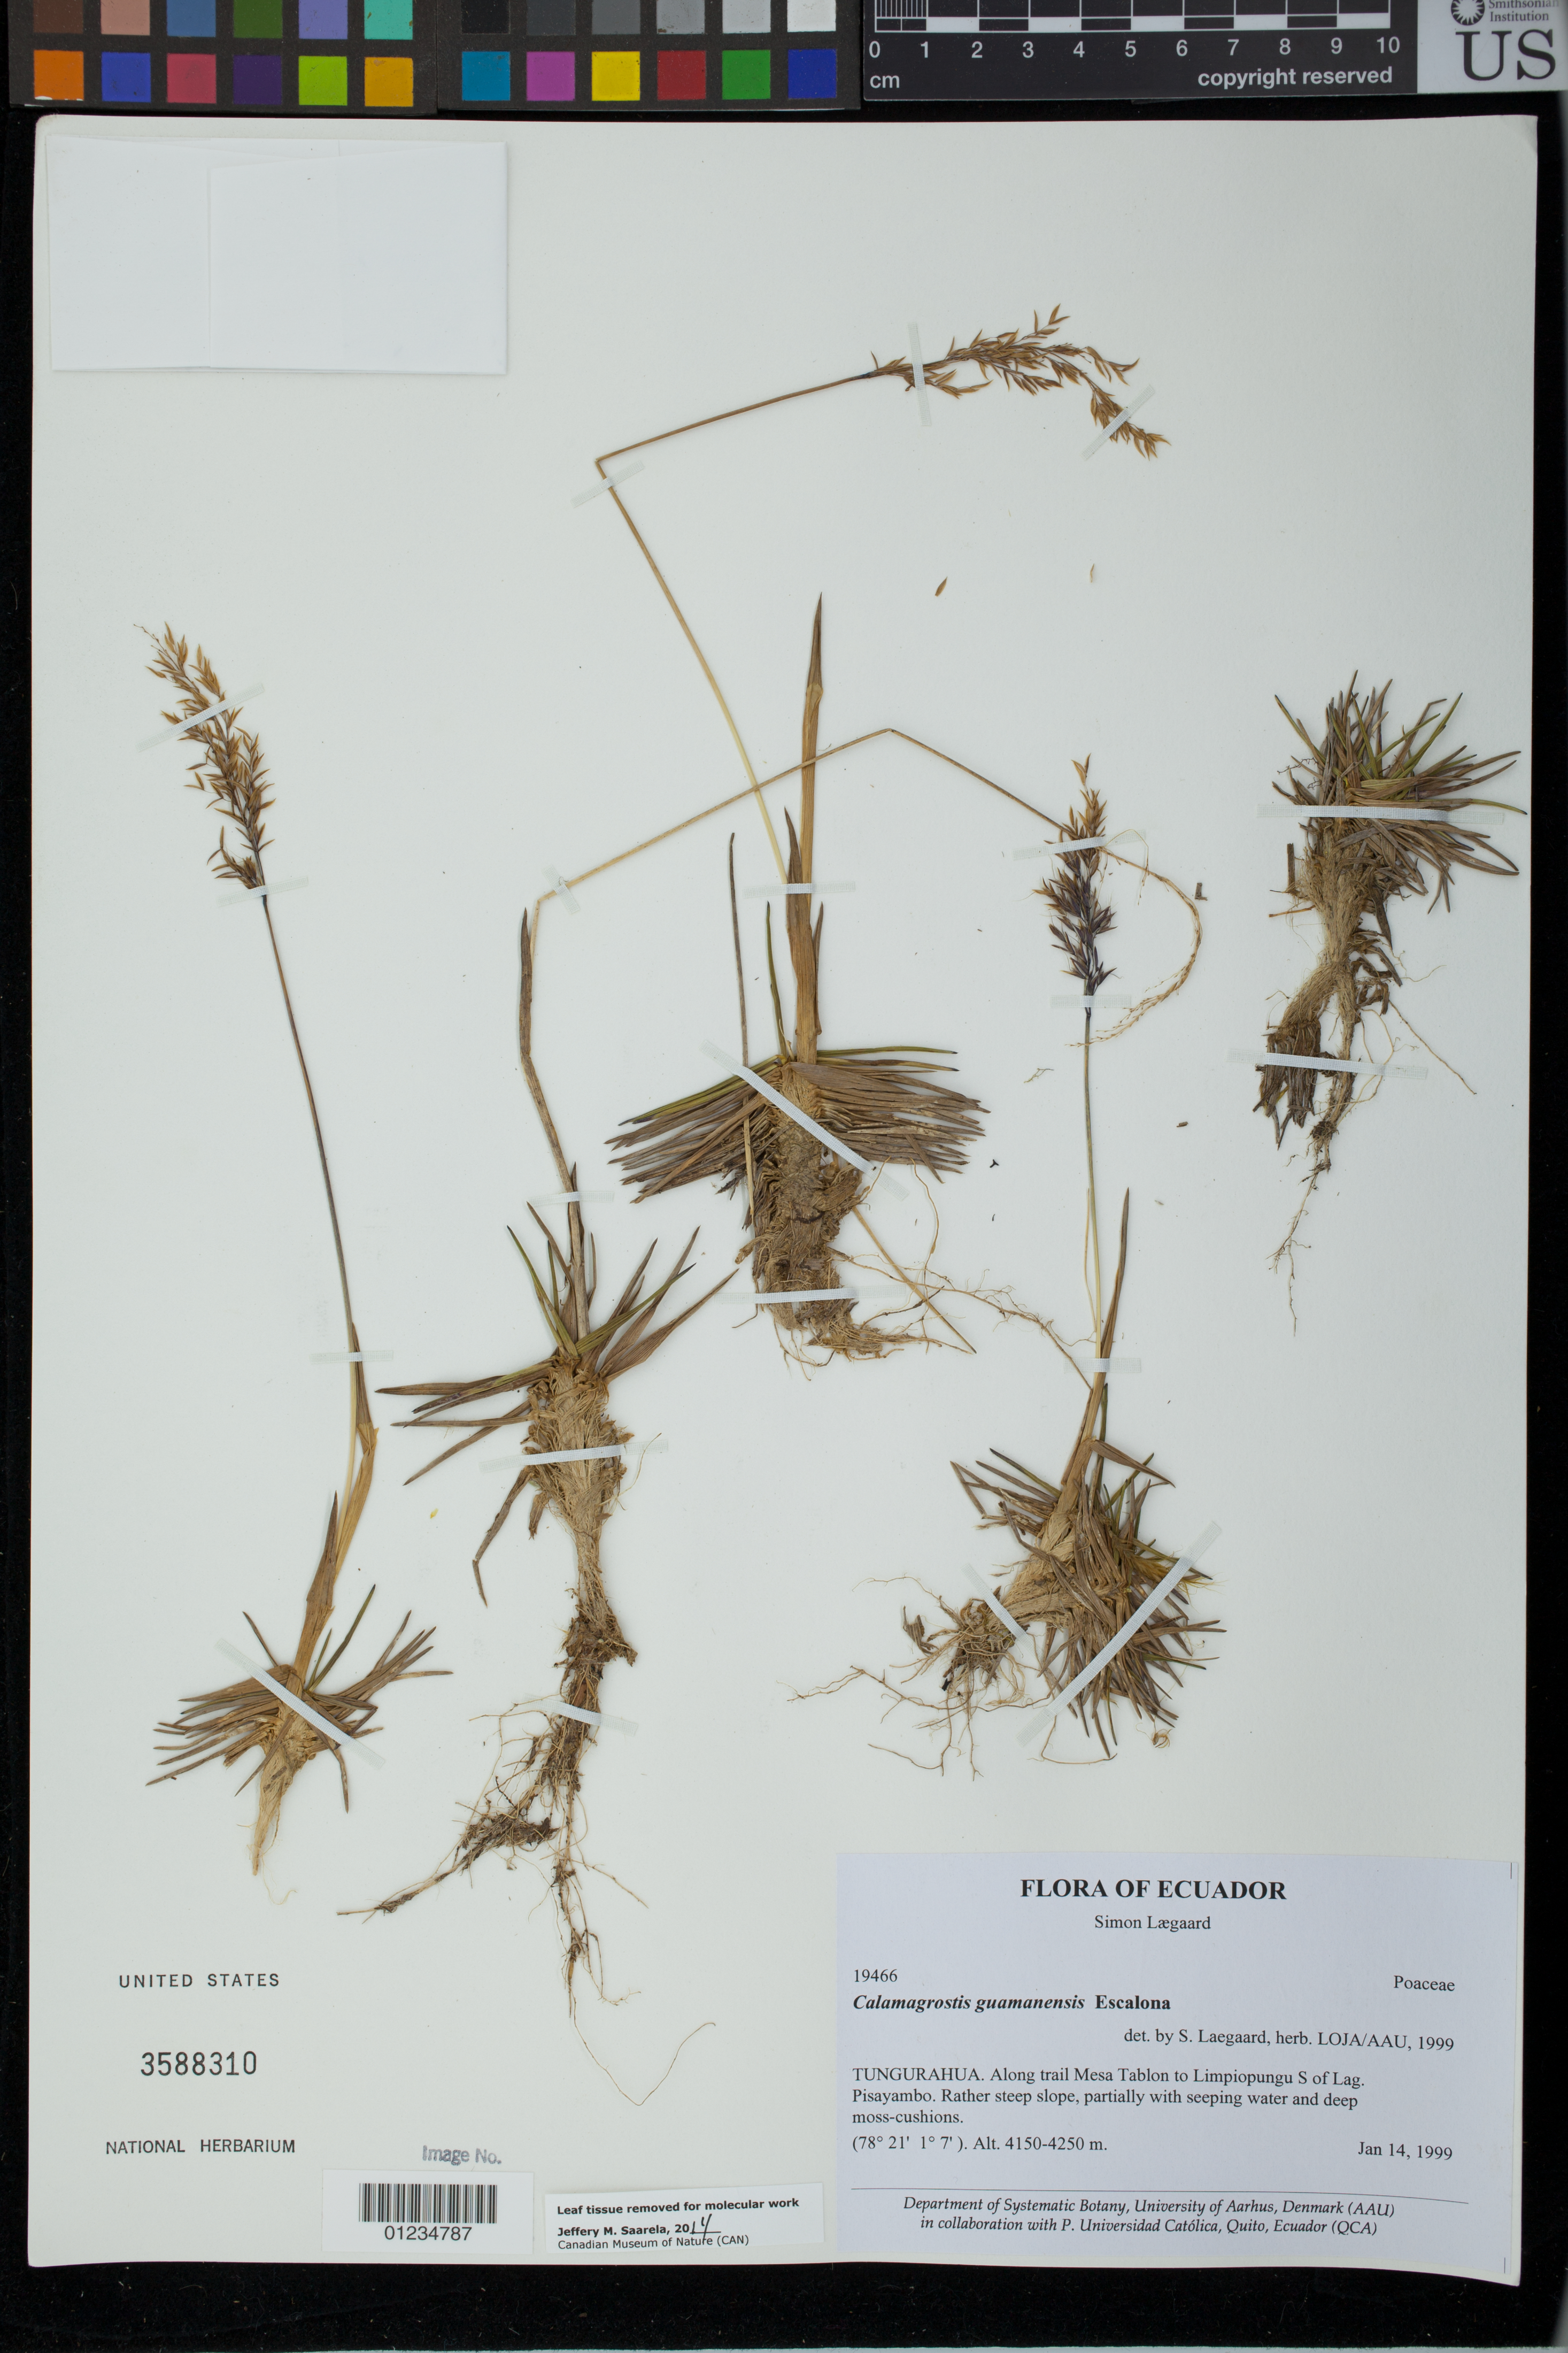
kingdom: Plantae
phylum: Tracheophyta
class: Liliopsida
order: Poales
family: Poaceae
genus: Calamagrostis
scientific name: Calamagrostis guamanensis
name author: F.D. Escalona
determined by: Lægaard, S., (AAU), University of Aarhus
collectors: S. Lægaard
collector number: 19466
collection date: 1999-01-14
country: Ecuador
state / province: Tungurahua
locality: Along trail Mesa Tablon to Limpiopungu S of Lag. Pisayambo.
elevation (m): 4150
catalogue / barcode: US 3588310